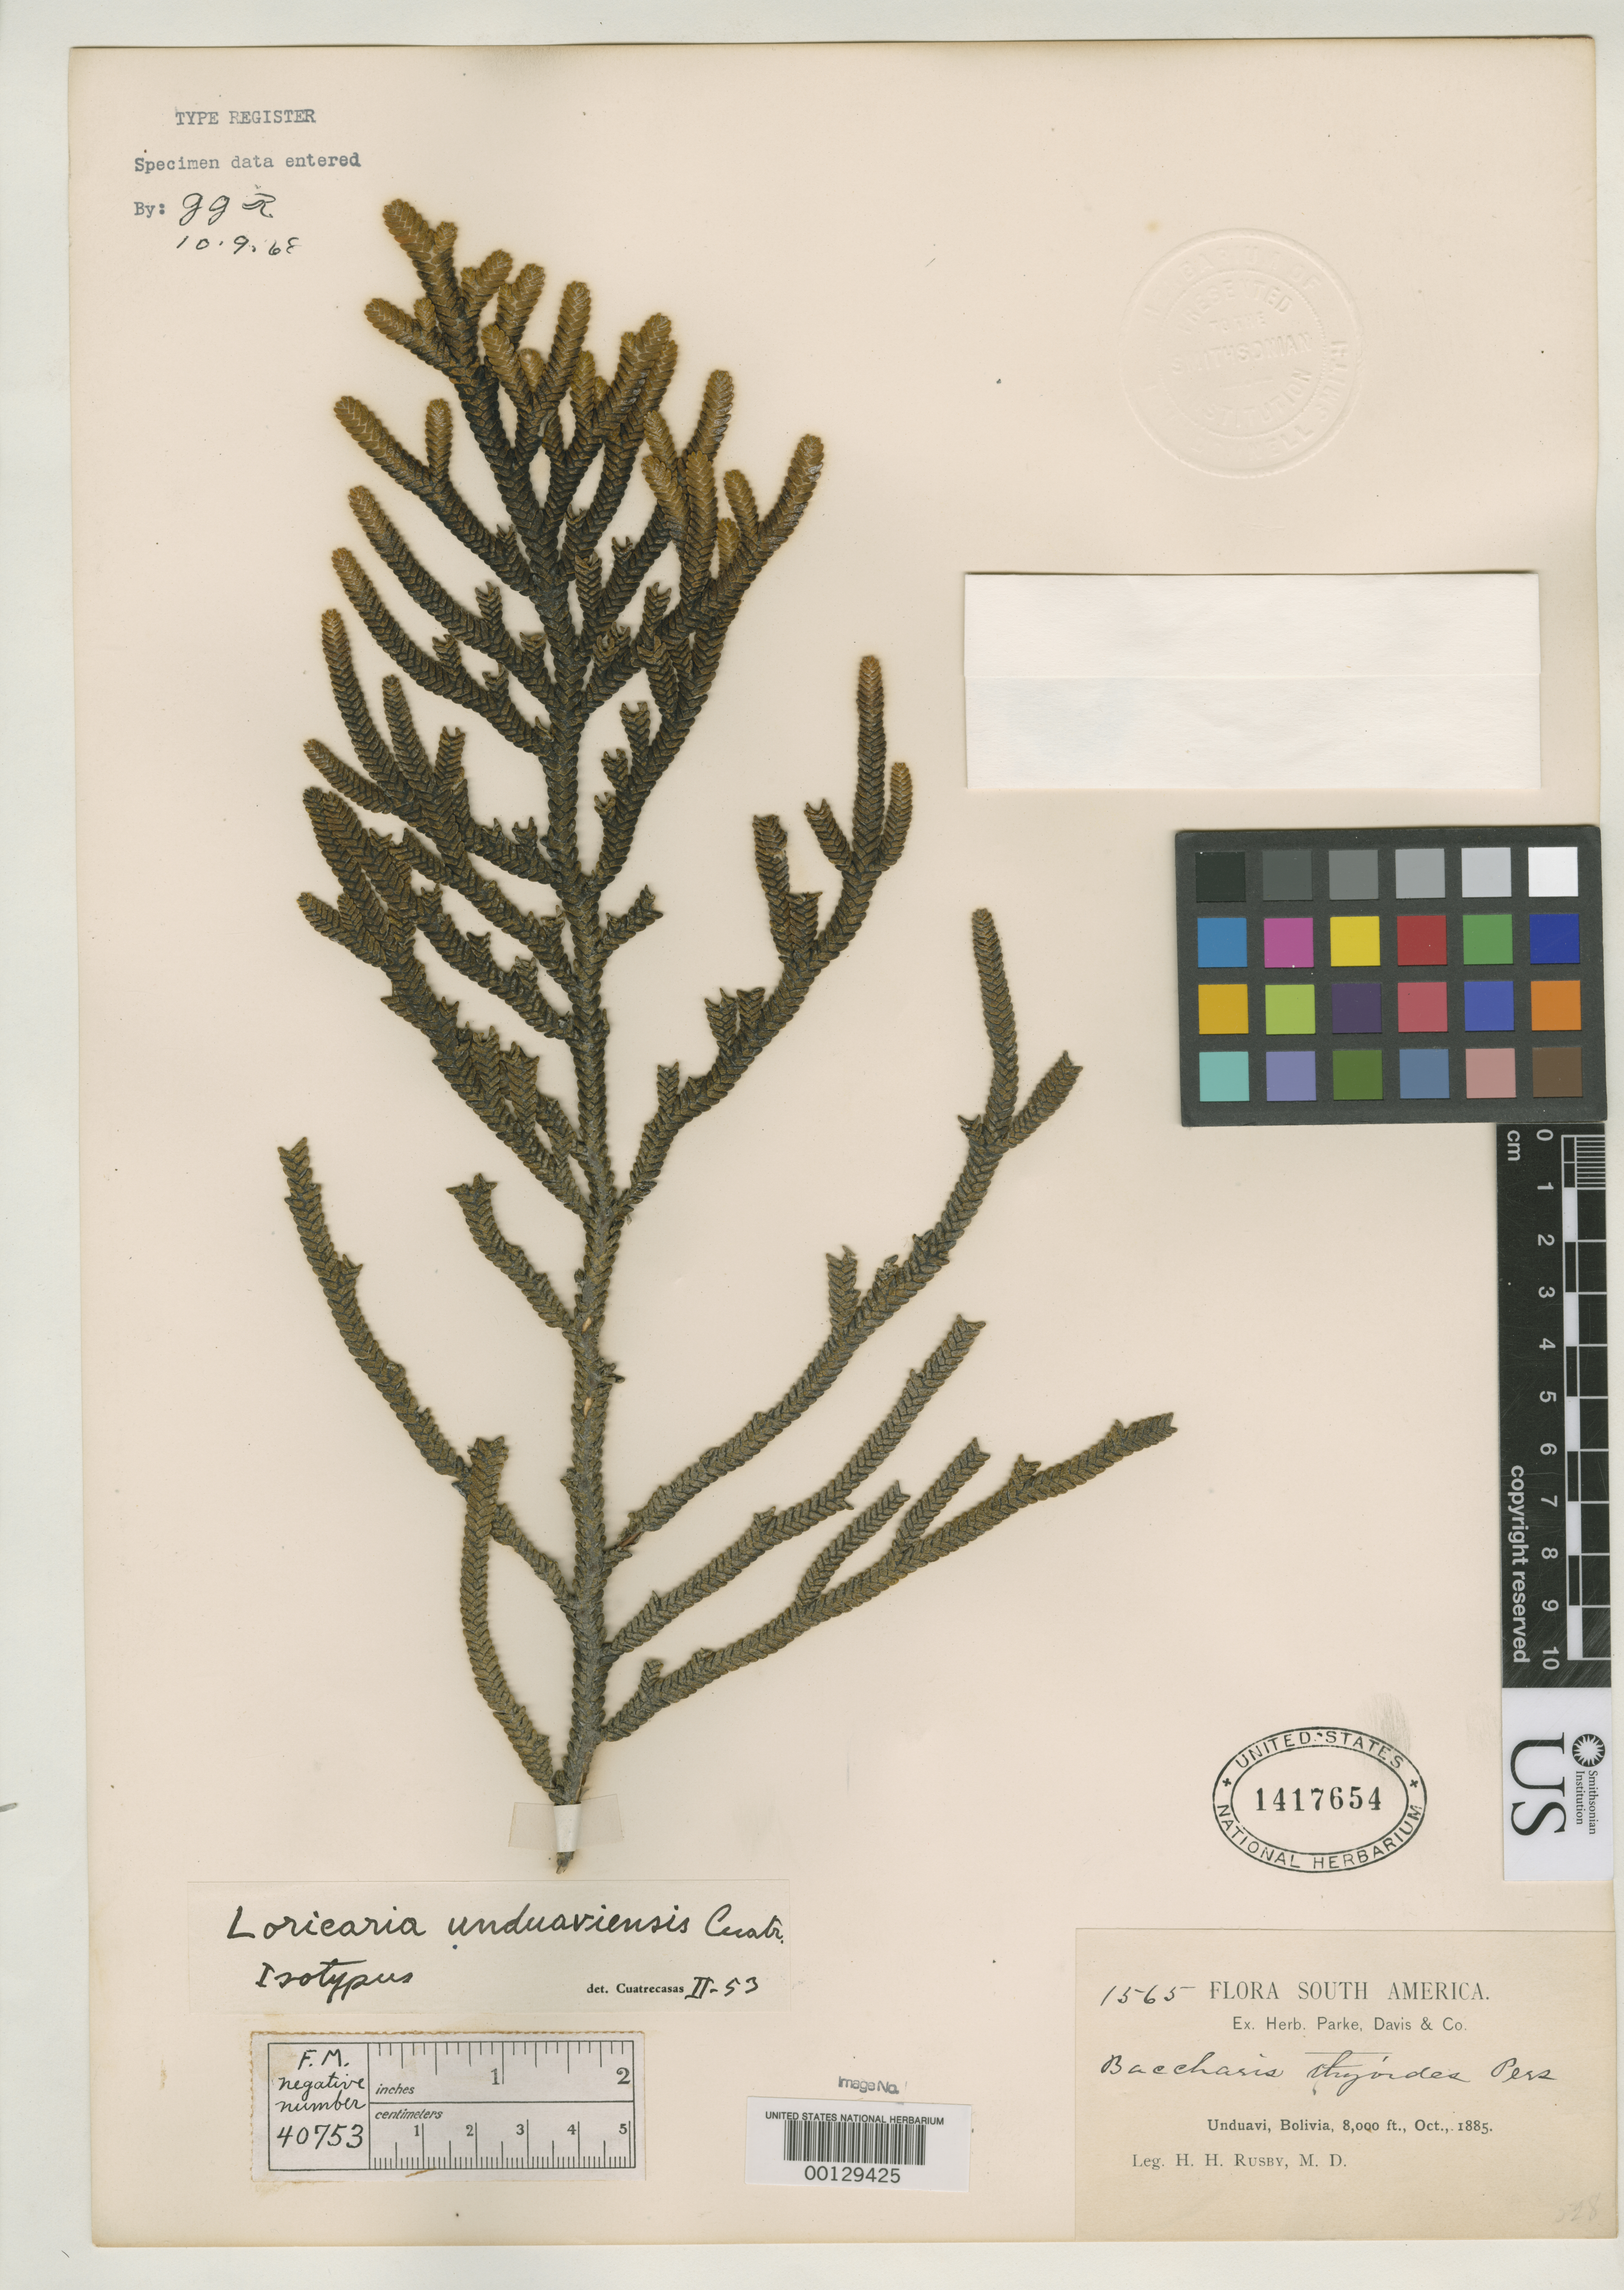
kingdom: Plantae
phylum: Tracheophyta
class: Magnoliopsida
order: Asterales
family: Asteraceae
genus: Loricaria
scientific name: Loricaria unduaviensis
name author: Cuatrec.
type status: Isotype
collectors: H. H. Rusby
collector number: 1565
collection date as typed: Oct 1885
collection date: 1885-10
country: Bolivia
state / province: La Paz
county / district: Nor Yungas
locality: Unduavi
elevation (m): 2438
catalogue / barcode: US 1417654